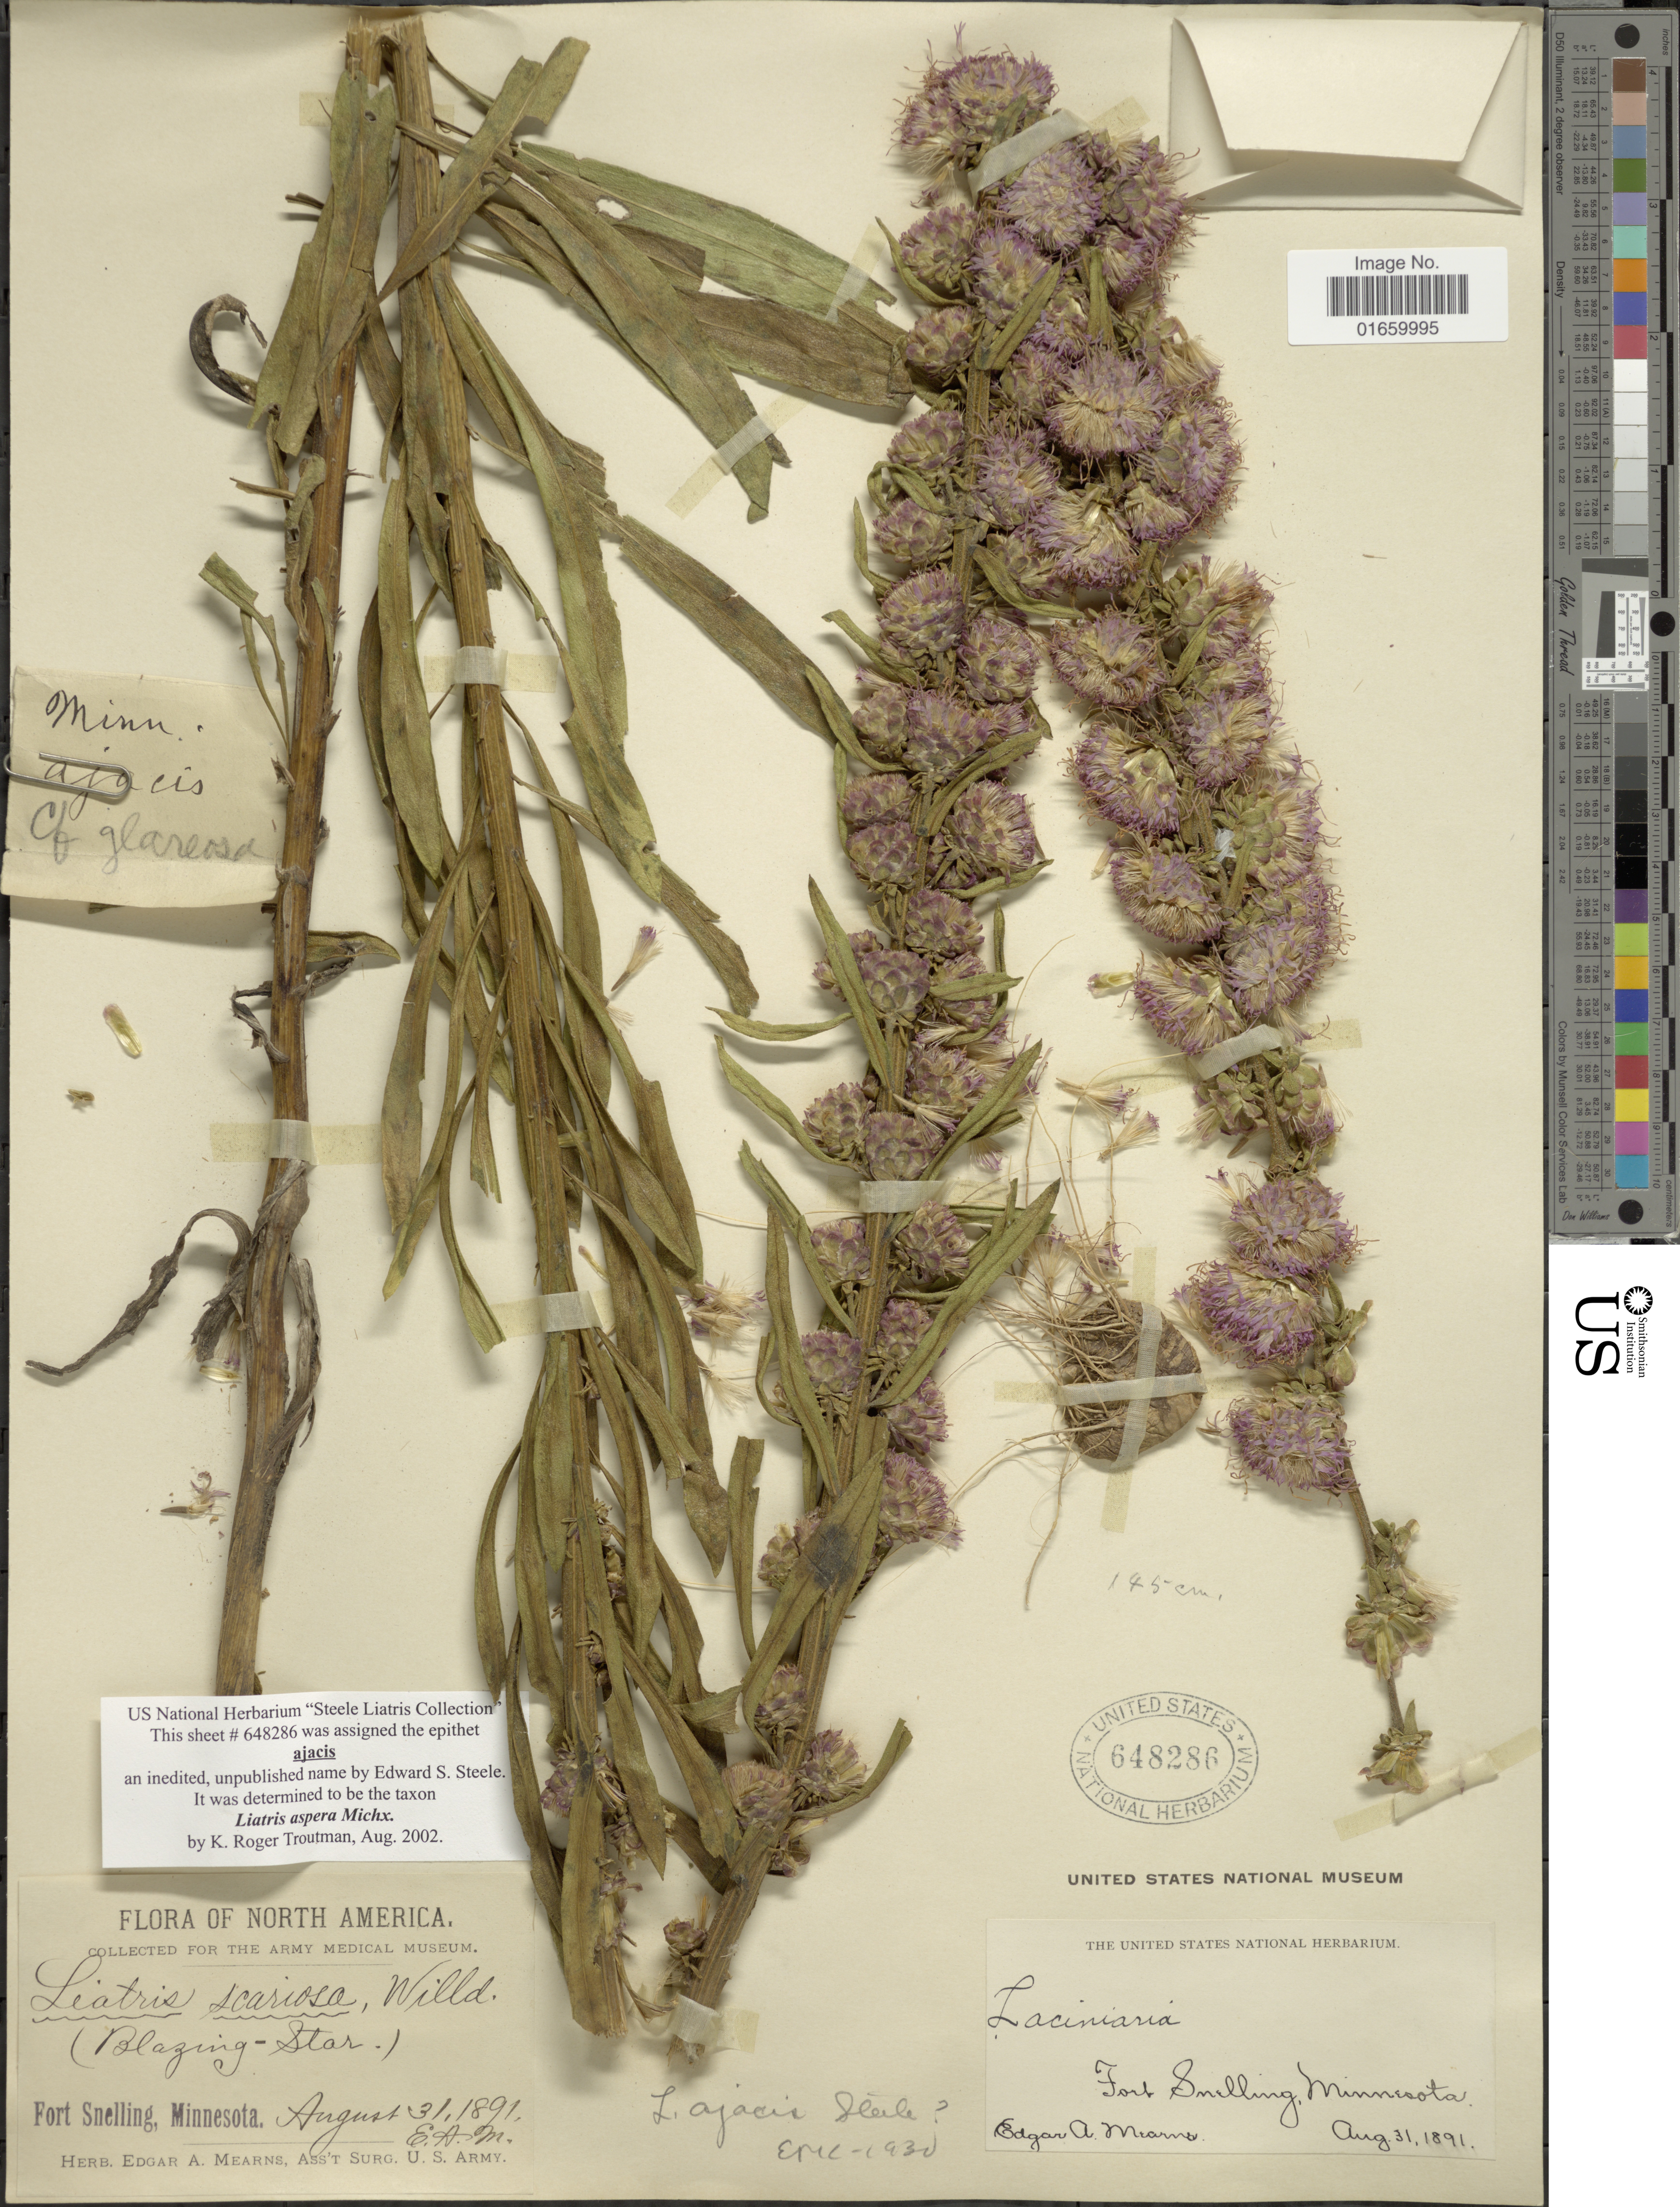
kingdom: Plantae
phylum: Tracheophyta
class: Magnoliopsida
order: Asterales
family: Asteraceae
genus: Liatris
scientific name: Liatris aspera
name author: Michx.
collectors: E. A. Mearns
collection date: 1891-08-31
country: United States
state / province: Minnesota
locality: Fort Snelling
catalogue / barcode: US 648286